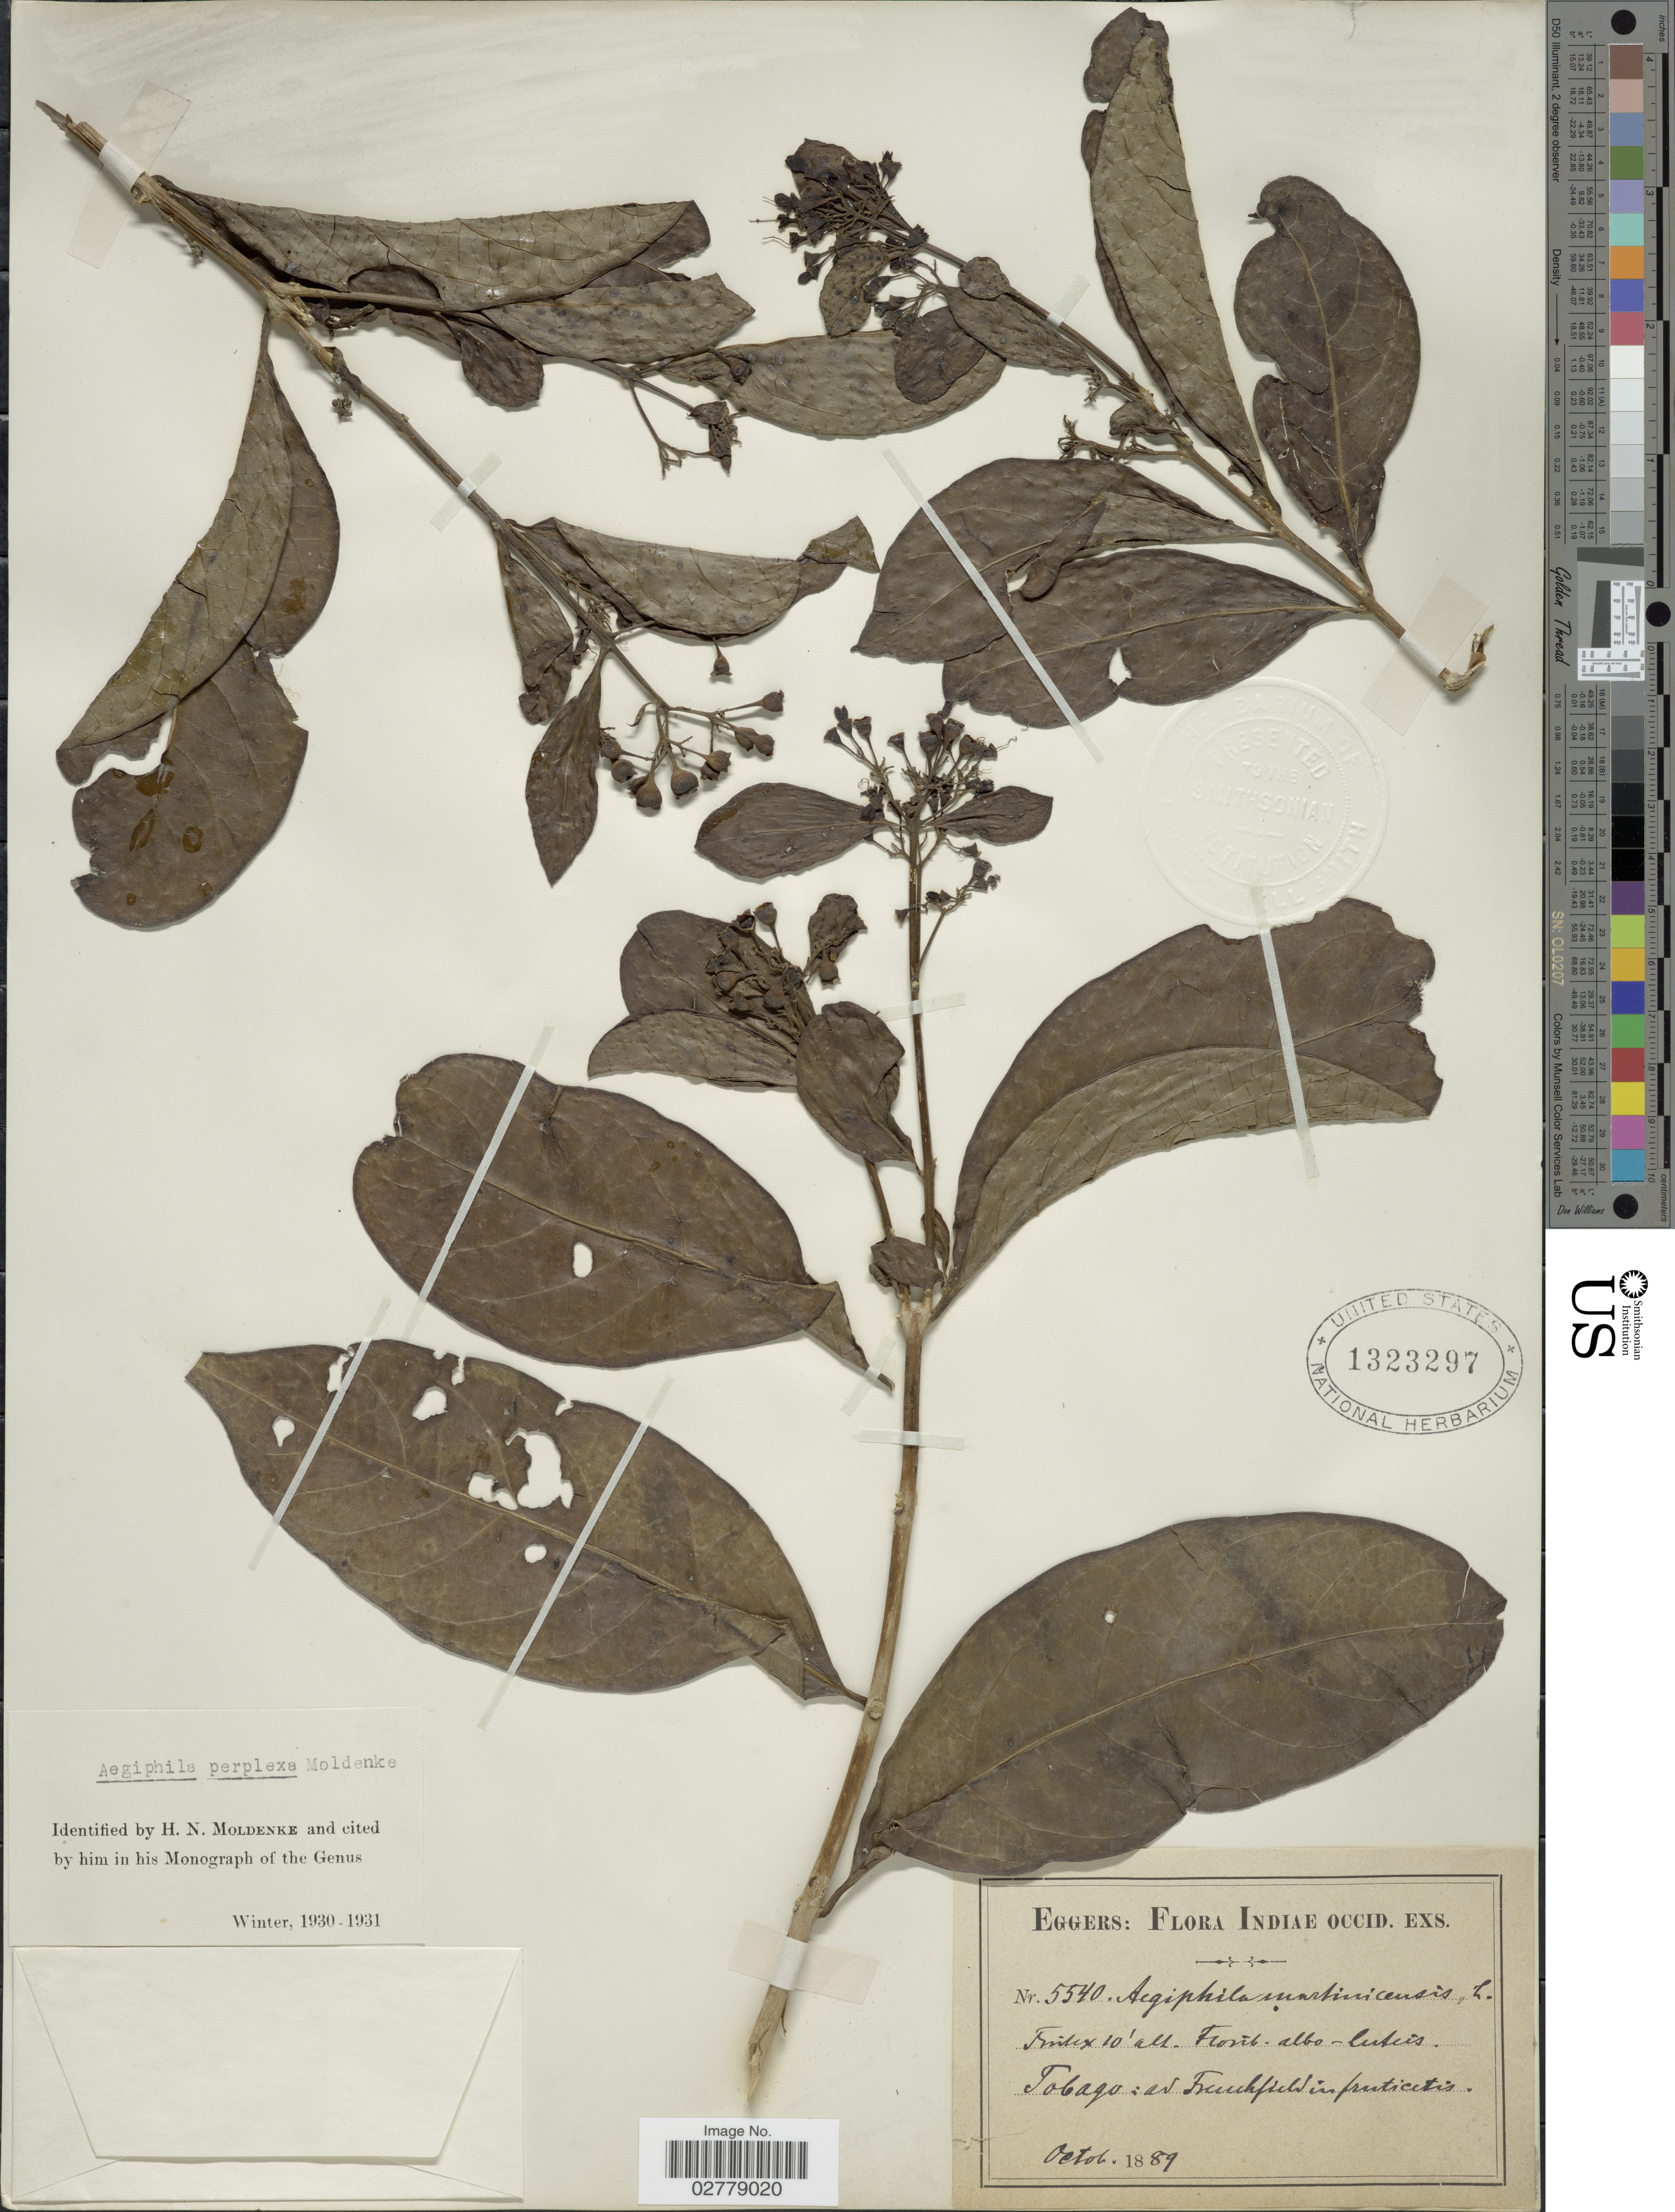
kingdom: Plantae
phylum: Tracheophyta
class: Magnoliopsida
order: Lamiales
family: Lamiaceae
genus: Aegiphila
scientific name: Aegiphila perplexa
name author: Moldenke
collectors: -. Eggers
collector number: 5540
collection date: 1889-10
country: Trinidad and Tobago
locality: Indiae Occid. Tobago: ad Fruchfield in fruticetis.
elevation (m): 3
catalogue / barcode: US 1323297